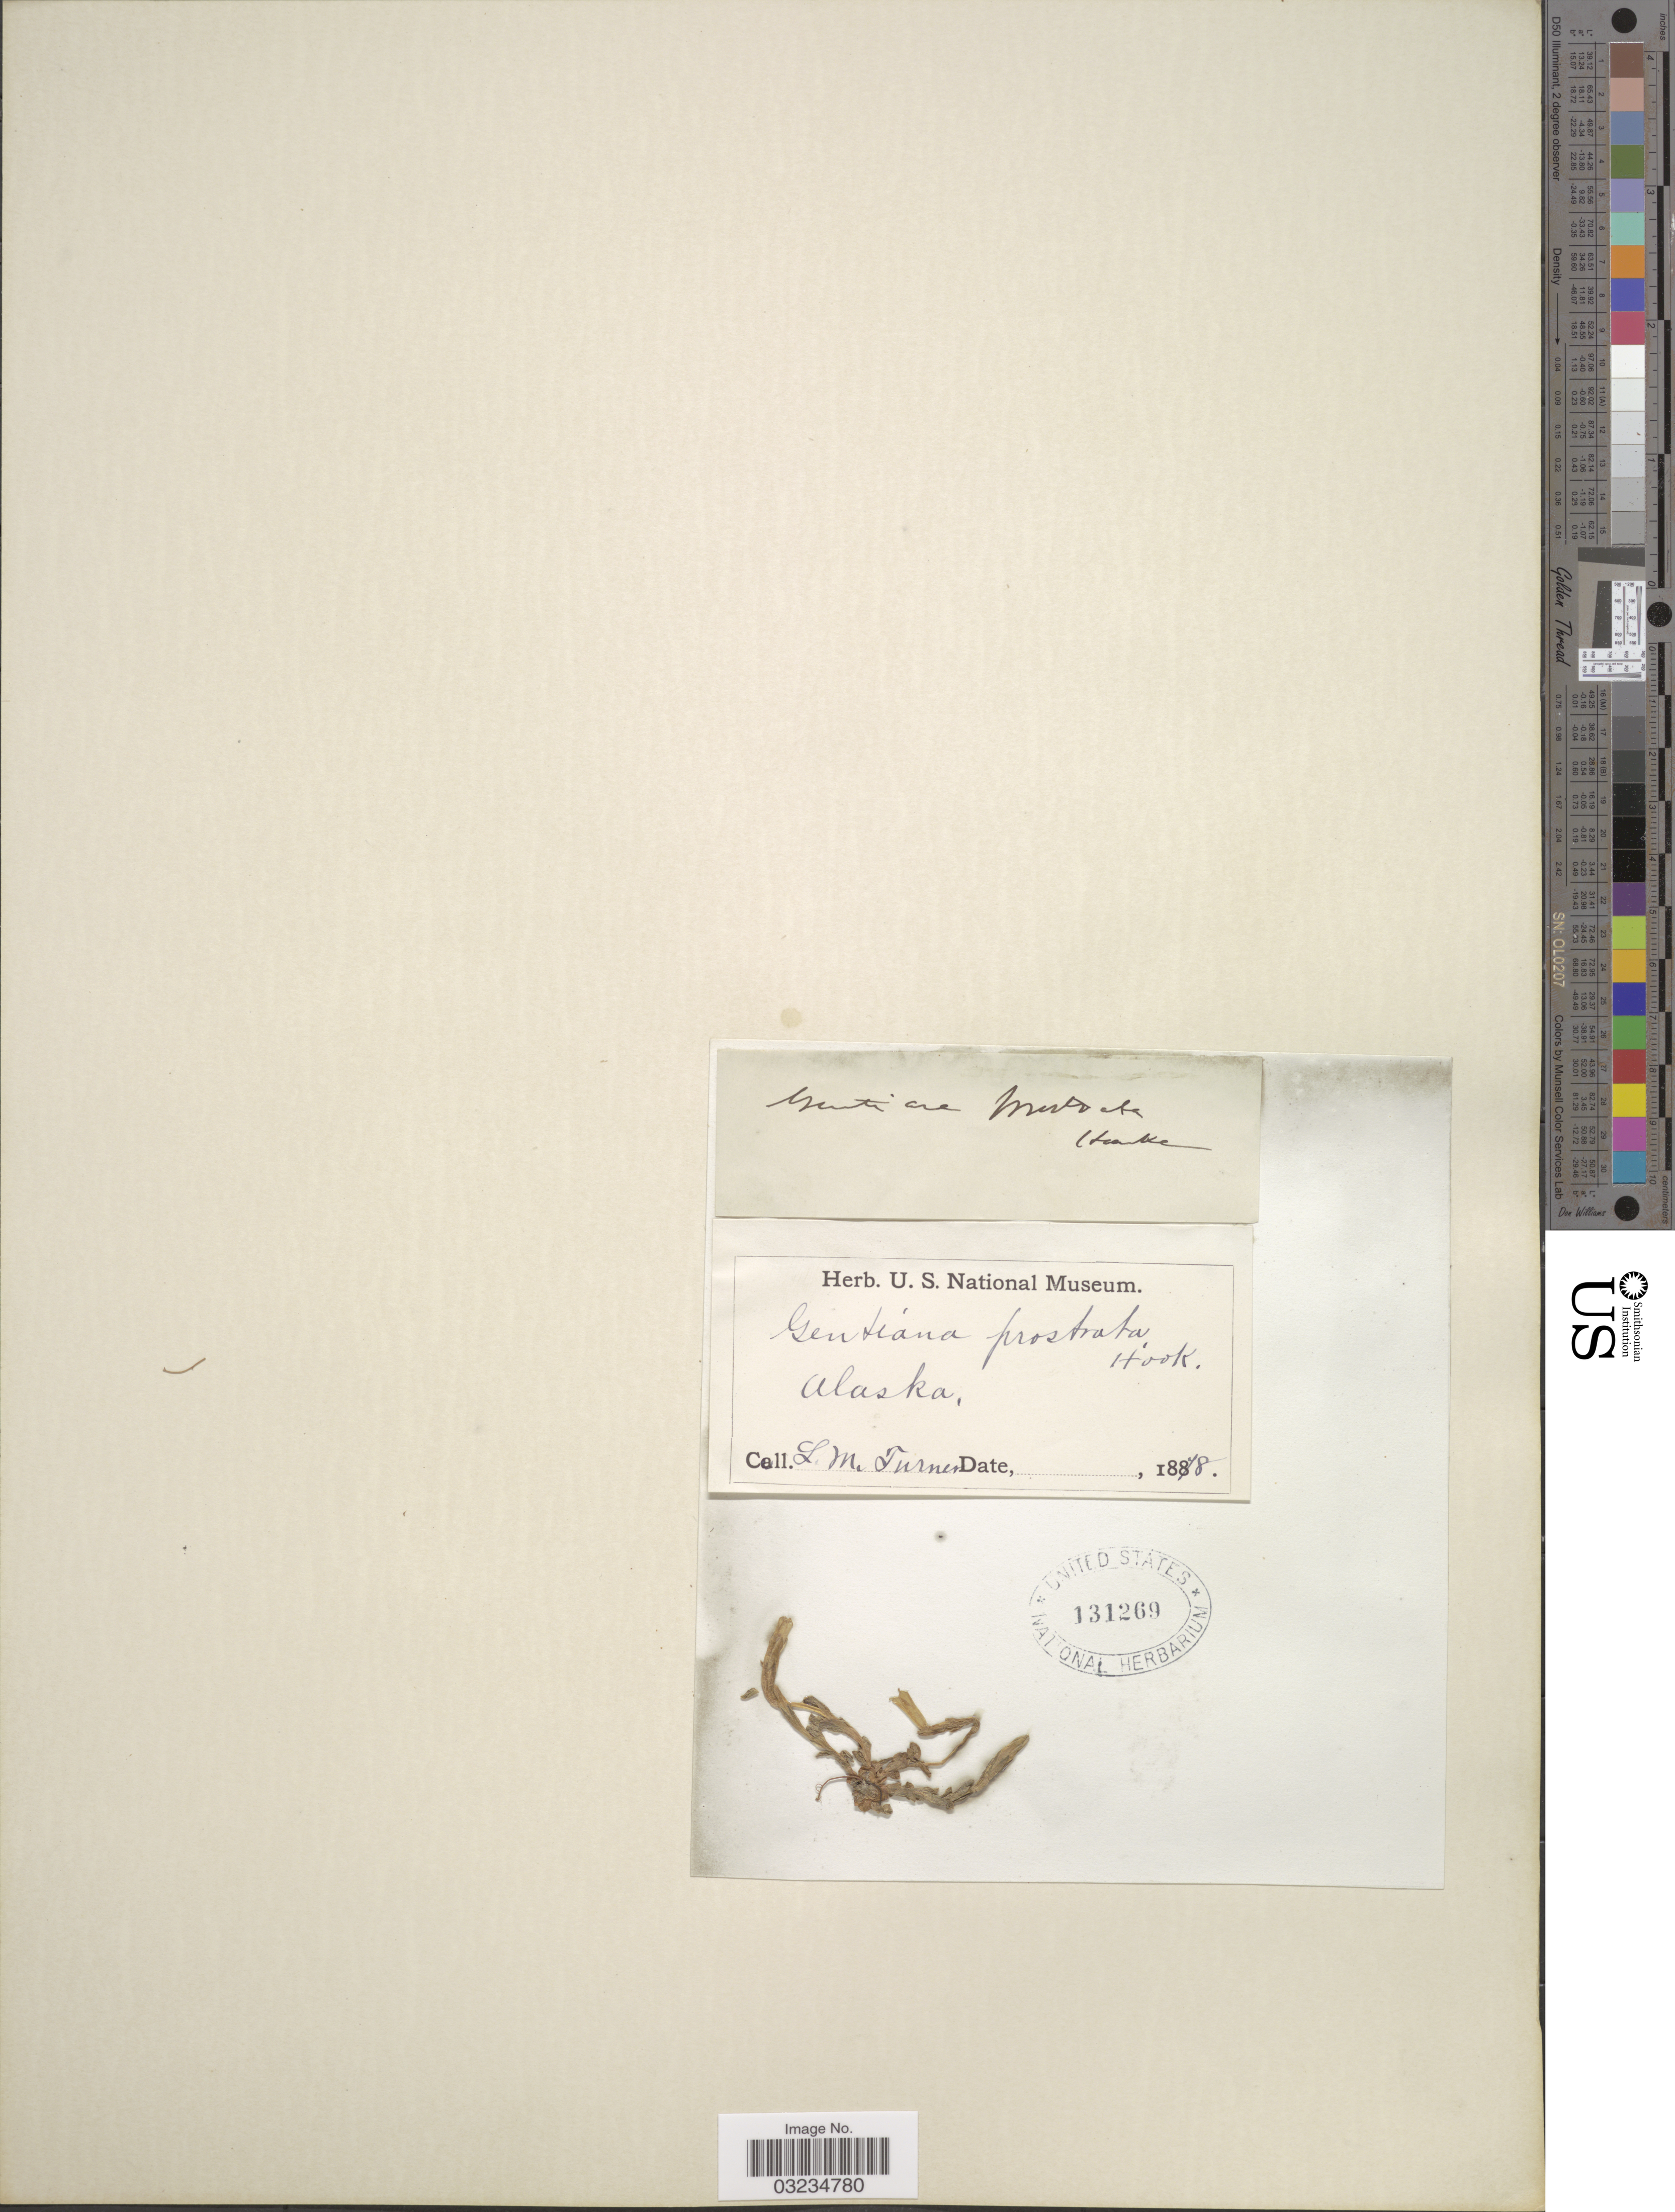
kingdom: Plantae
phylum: Tracheophyta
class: Magnoliopsida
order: Gentianales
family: Gentianaceae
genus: Gentiana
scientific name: Gentiana prostrata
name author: Haenke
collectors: L. M. Turner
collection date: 1878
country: United States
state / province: Alaska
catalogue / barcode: US 131269